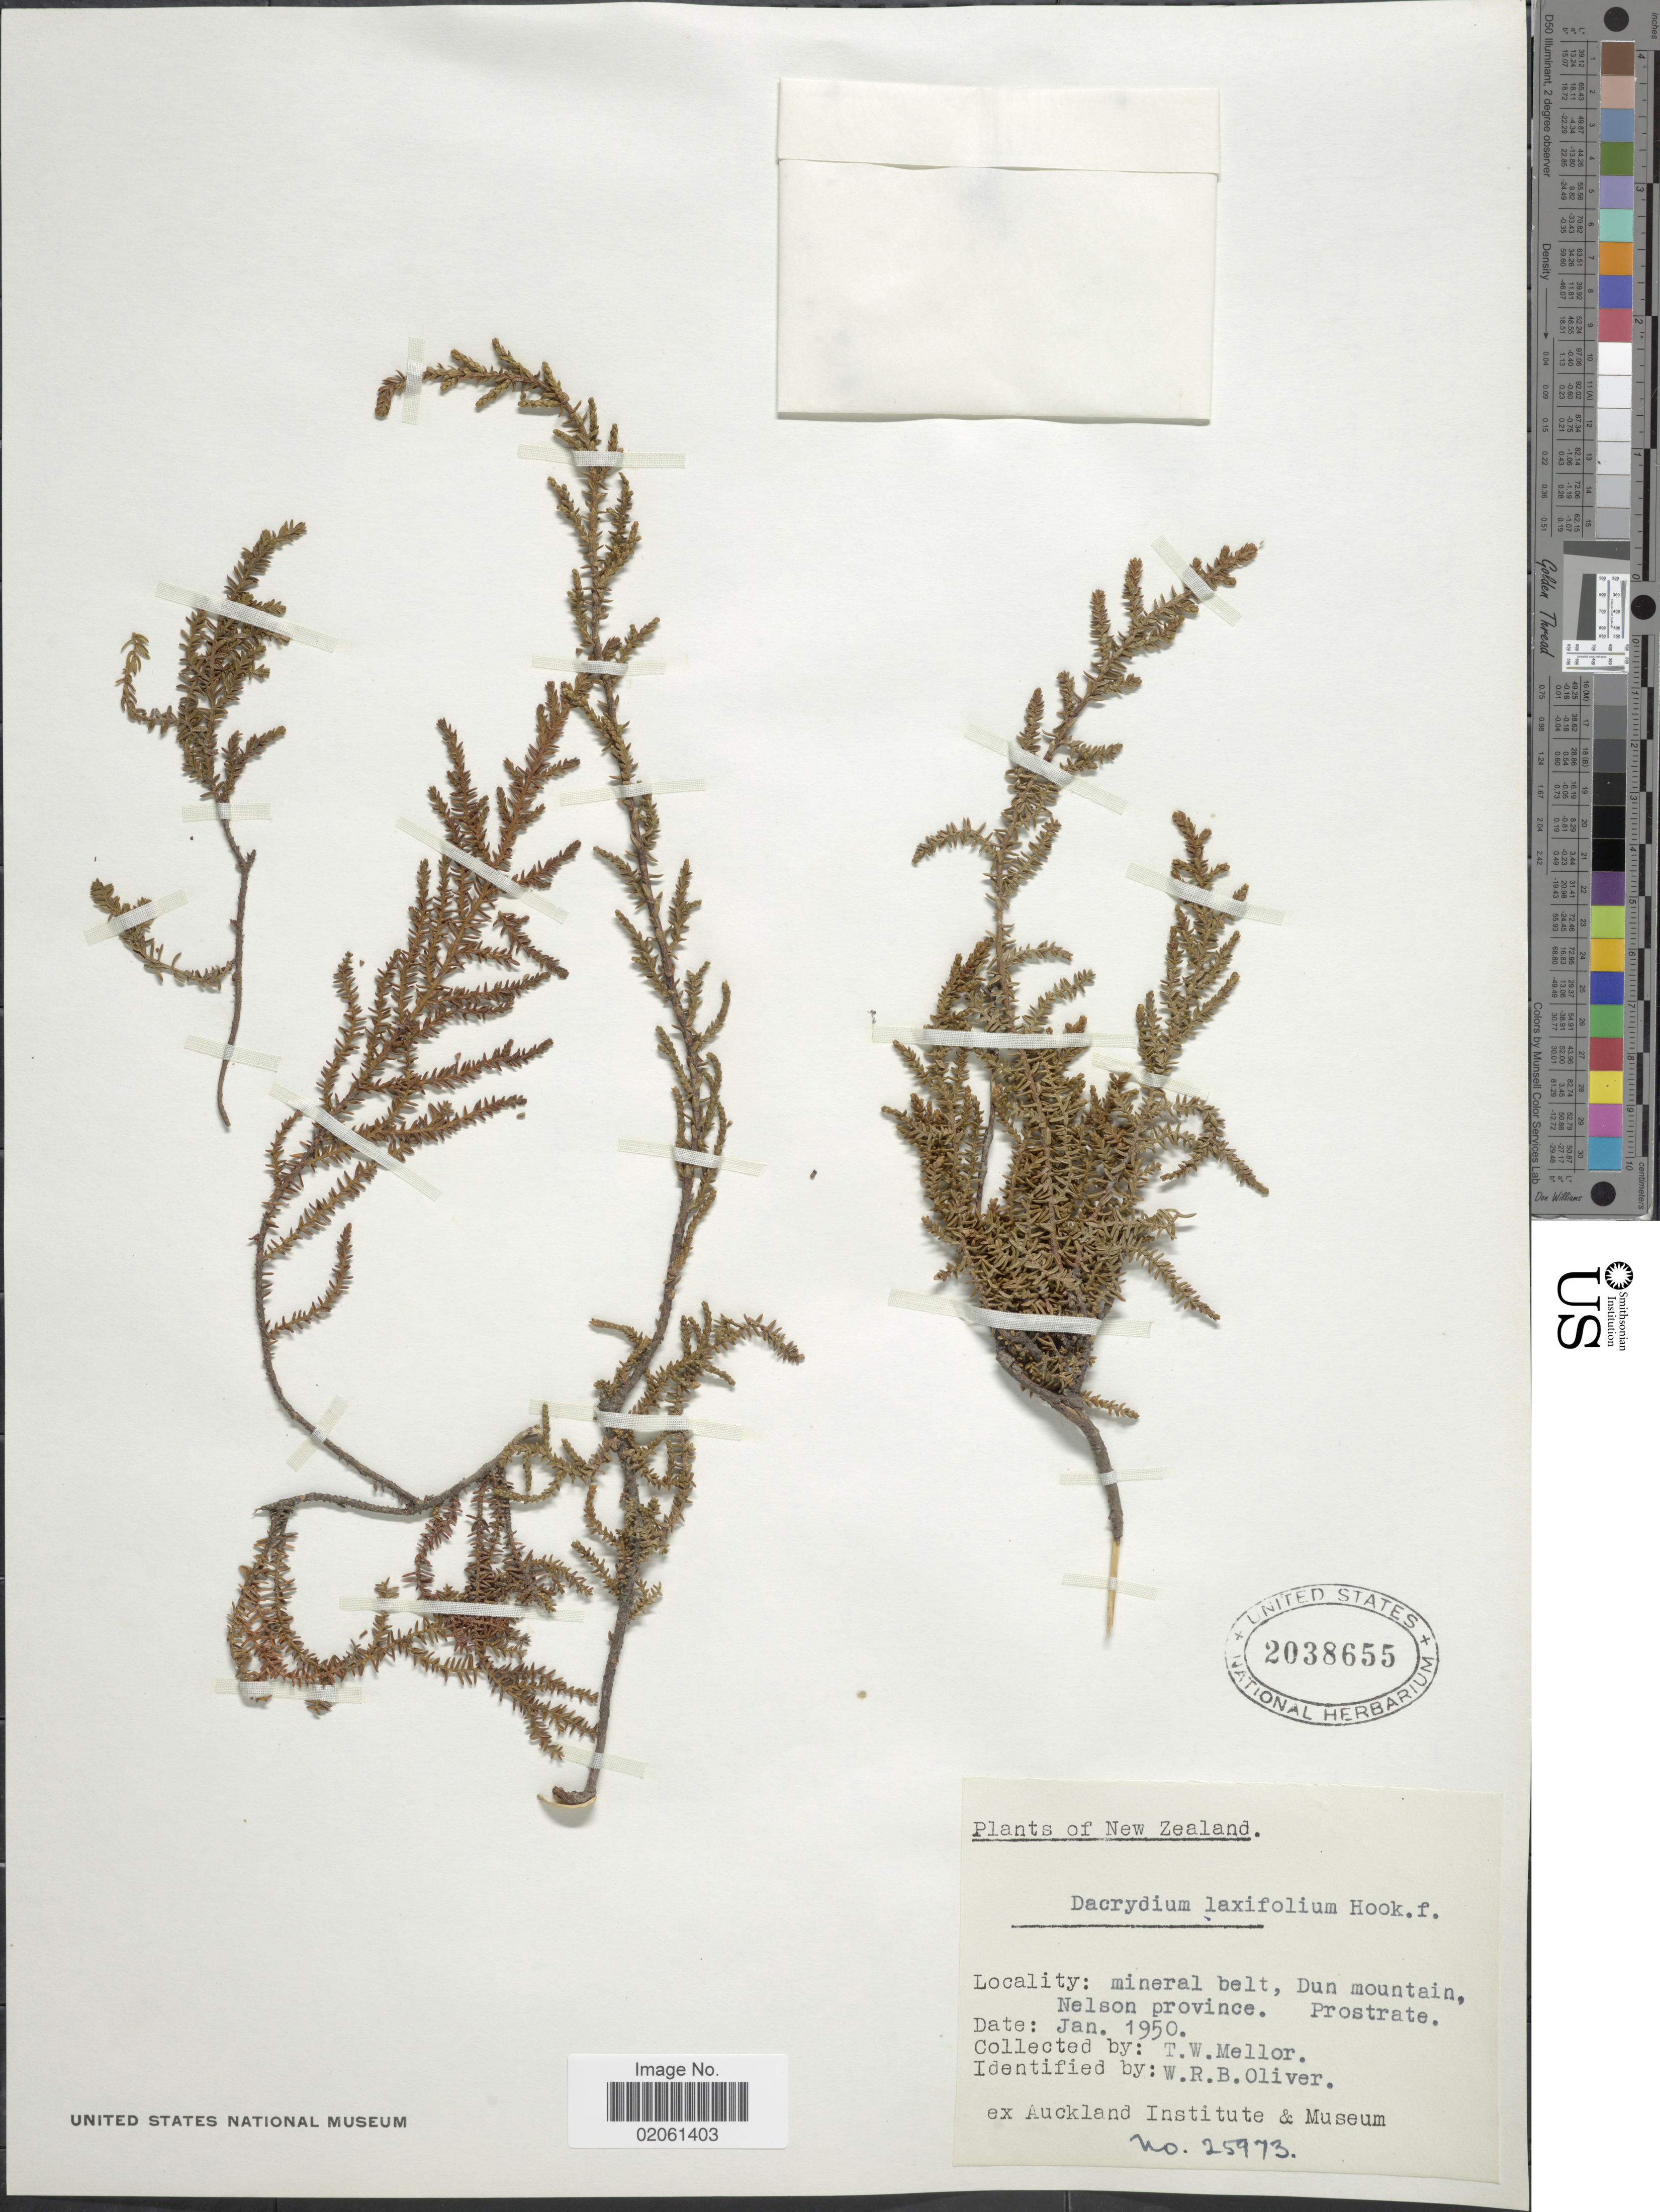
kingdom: Plantae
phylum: Tracheophyta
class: Pinopsida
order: Pinales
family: Podocarpaceae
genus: Dacrydium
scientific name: Dacrydium laxifolium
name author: Hook. f.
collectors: T. Mellor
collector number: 25973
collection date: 1950-01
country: New Zealand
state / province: Nelson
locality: Dun mountain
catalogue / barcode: US 2038655